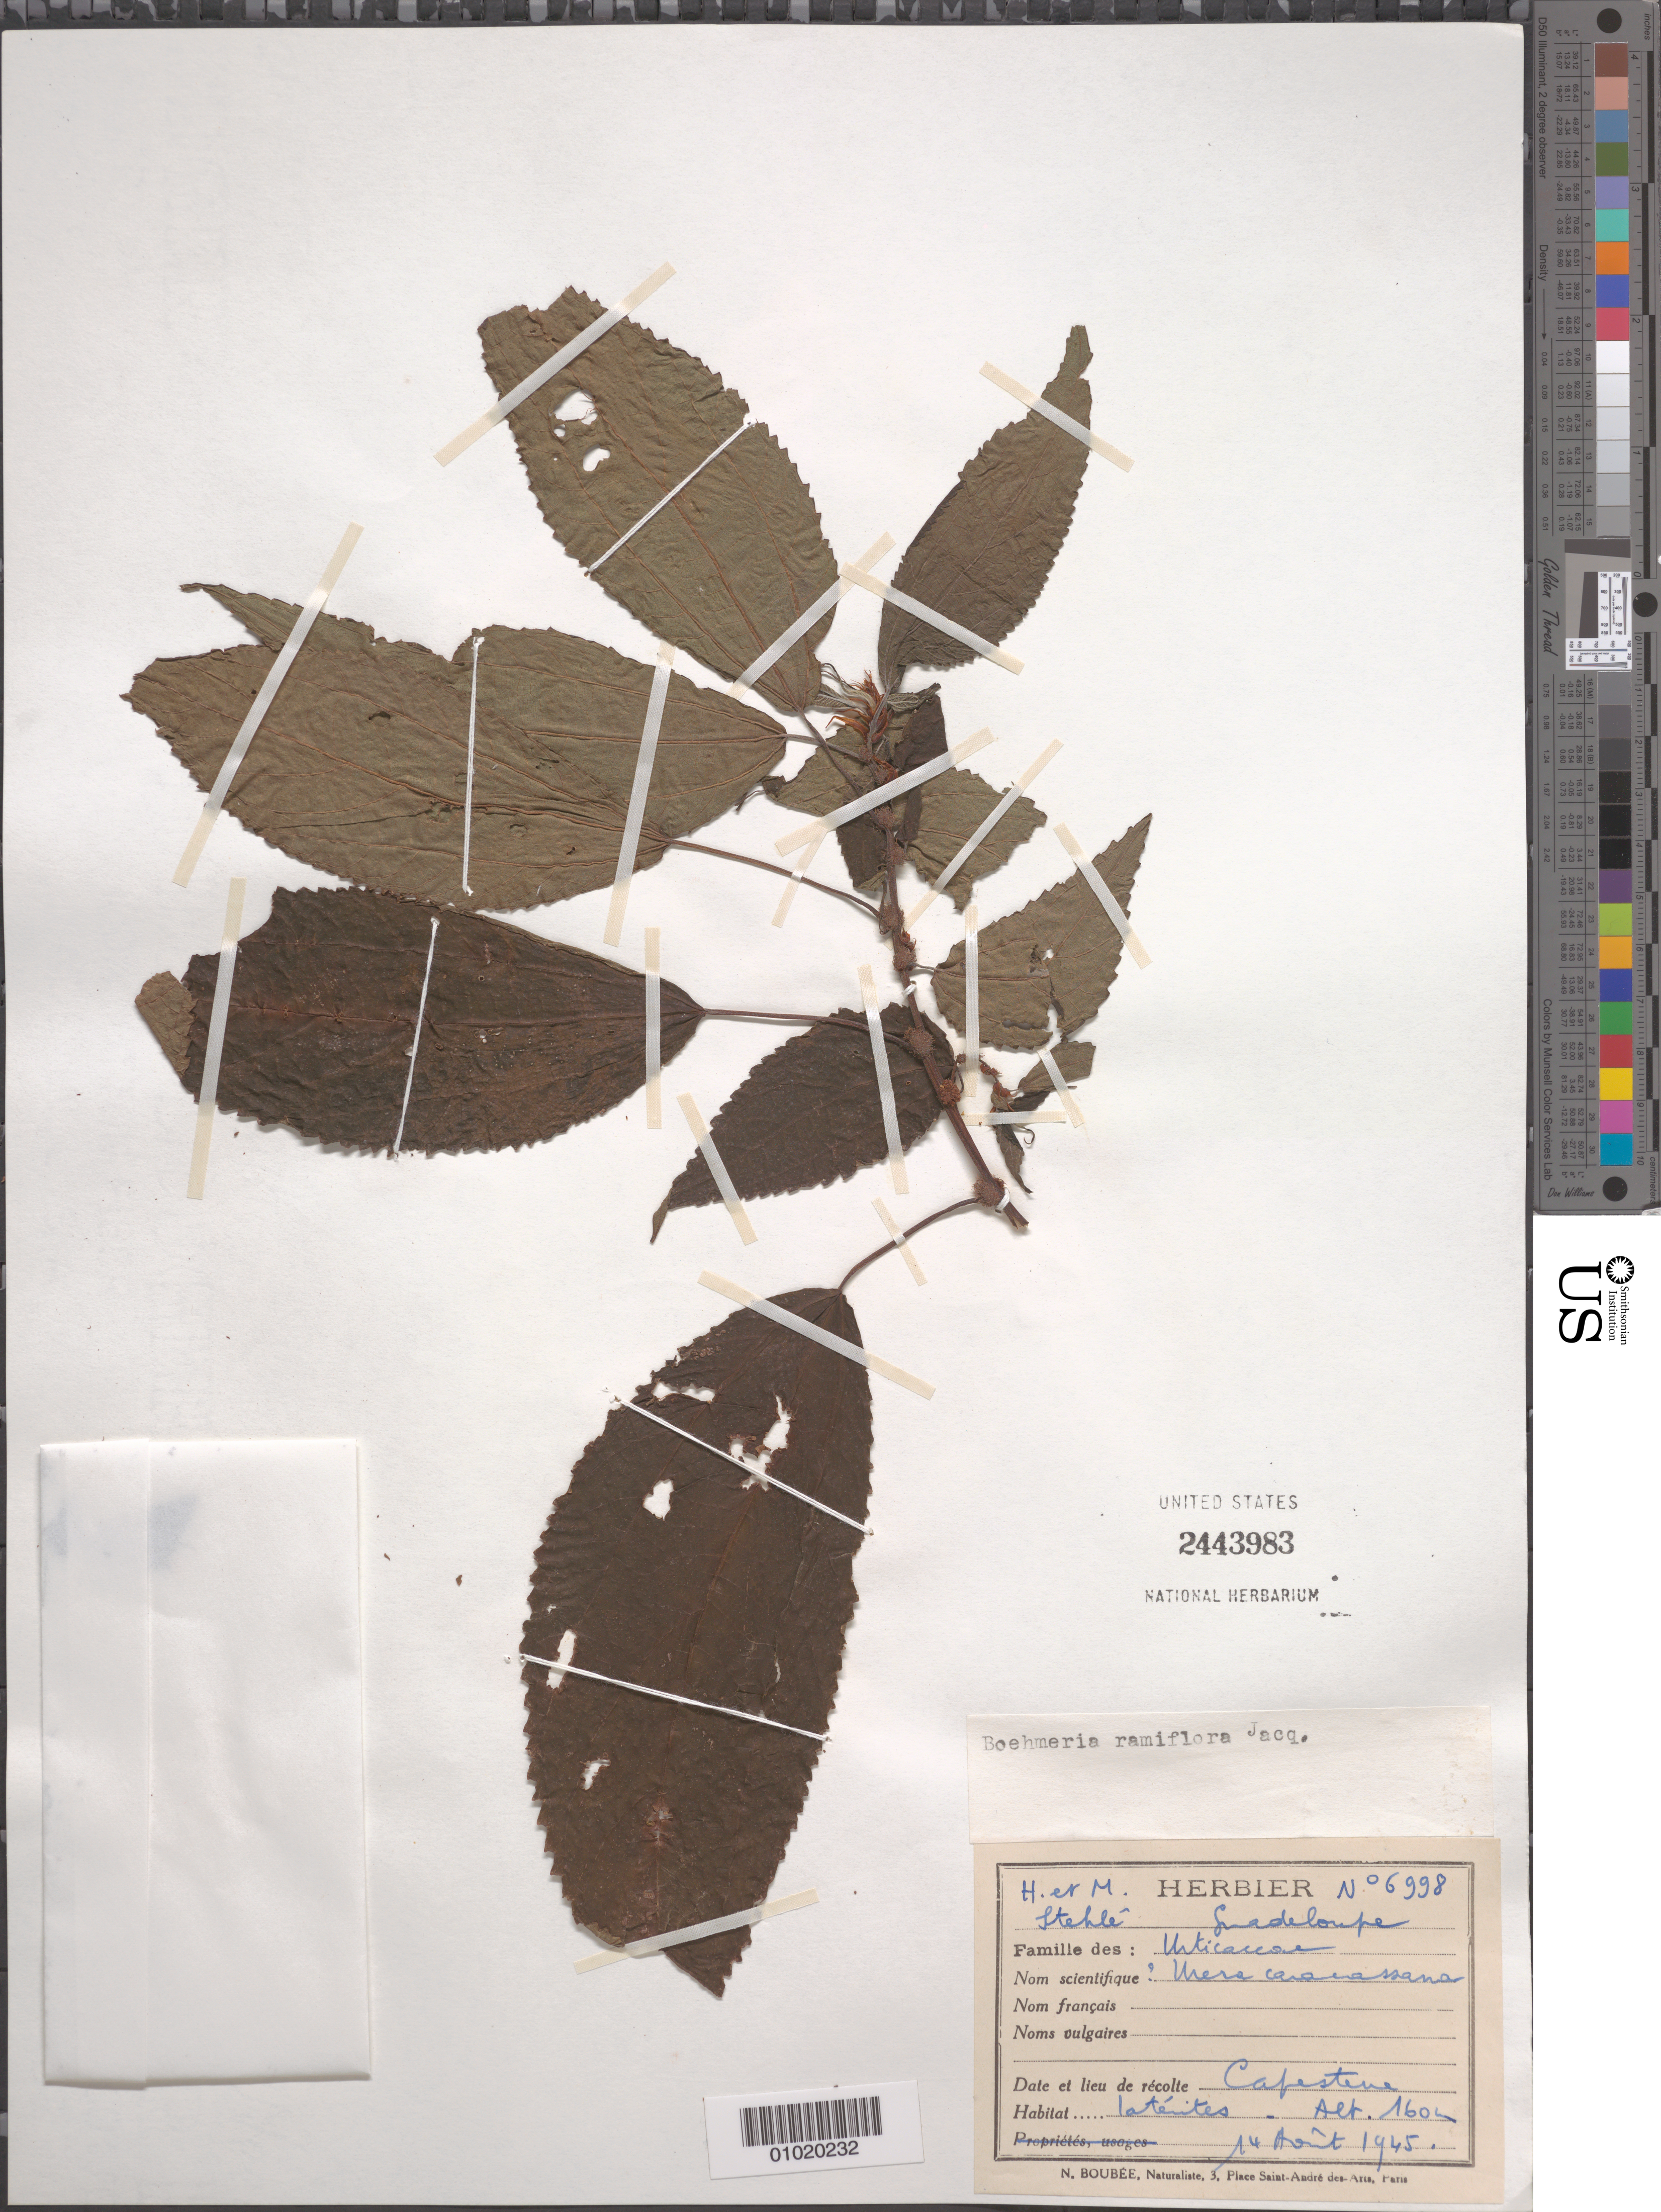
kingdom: Plantae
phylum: Tracheophyta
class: Magnoliopsida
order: Rosales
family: Urticaceae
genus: Boehmeria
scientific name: Boehmeria ramiflora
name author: Jacq.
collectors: N. Boubee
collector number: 6998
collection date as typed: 14 Aug 1945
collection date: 1945-08-14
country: Guadeloupe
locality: Capesterre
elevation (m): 160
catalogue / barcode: US 2442983